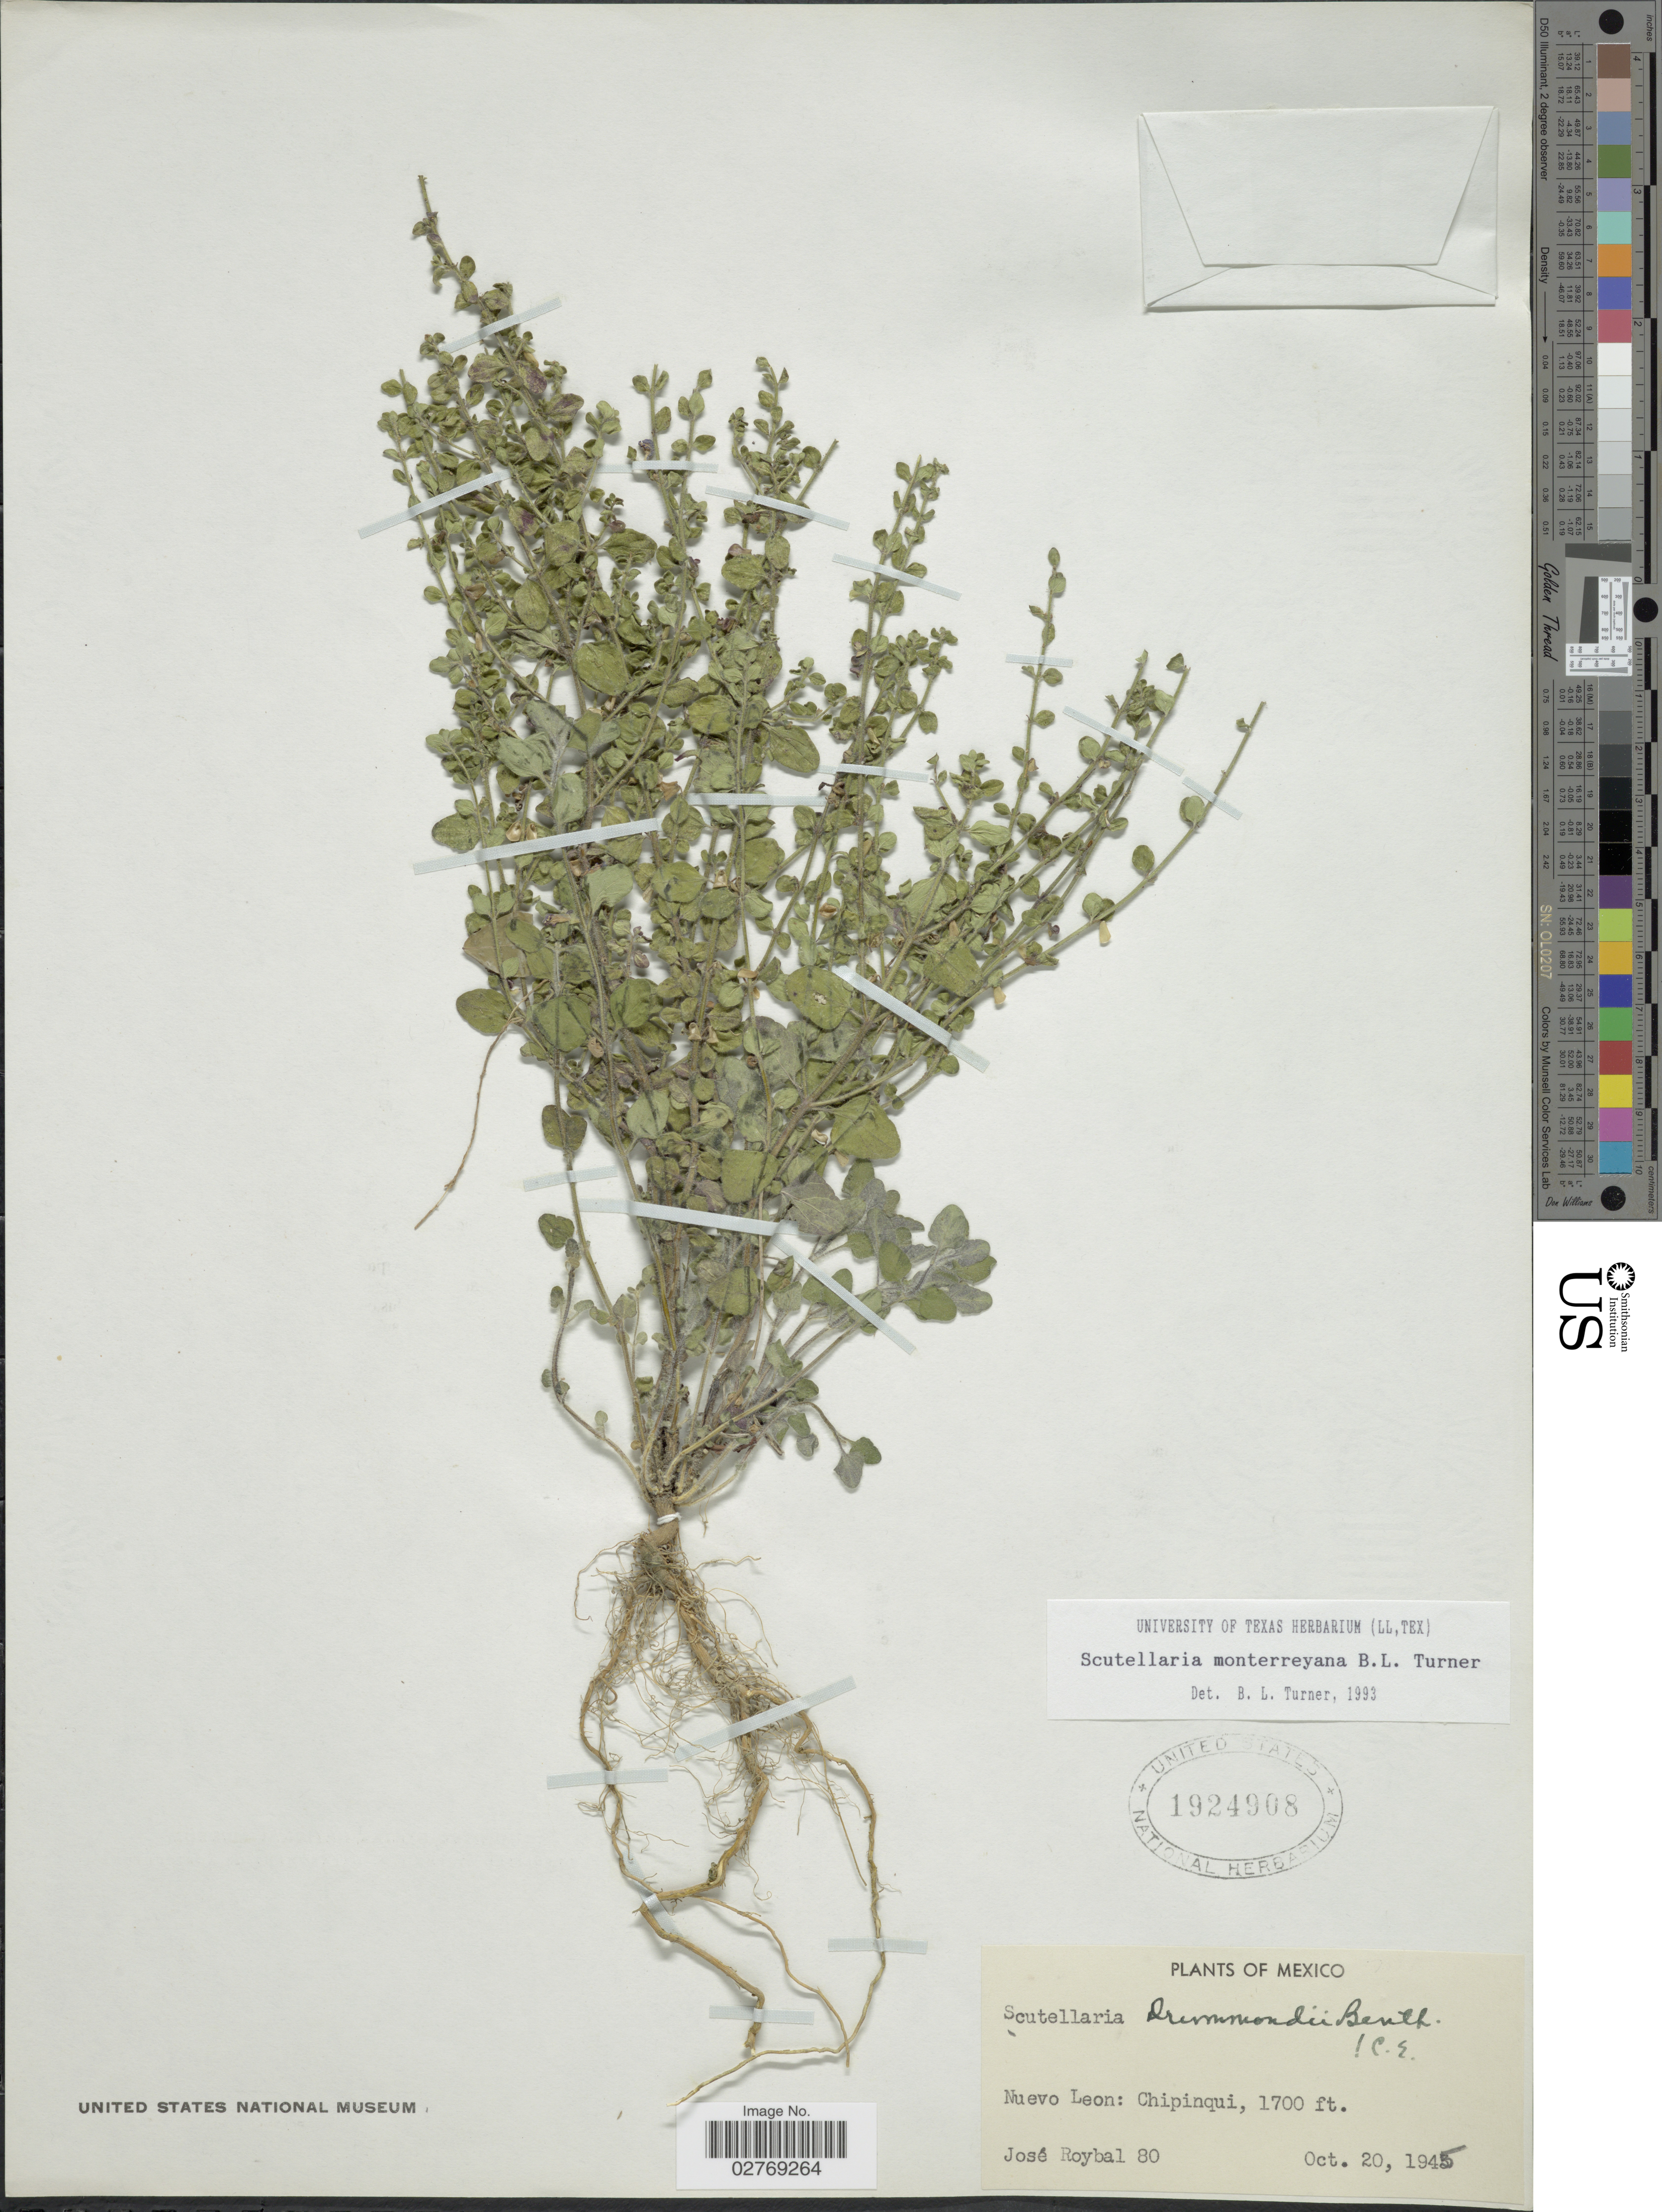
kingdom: Plantae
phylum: Tracheophyta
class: Magnoliopsida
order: Lamiales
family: Lamiaceae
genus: Scutellaria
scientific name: Scutellaria monterreyana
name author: B.L. Turner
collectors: J. Roybal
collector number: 80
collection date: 1945-10-20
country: Mexico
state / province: Nuevo León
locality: Chipinqui.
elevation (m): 518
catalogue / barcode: US 1924908